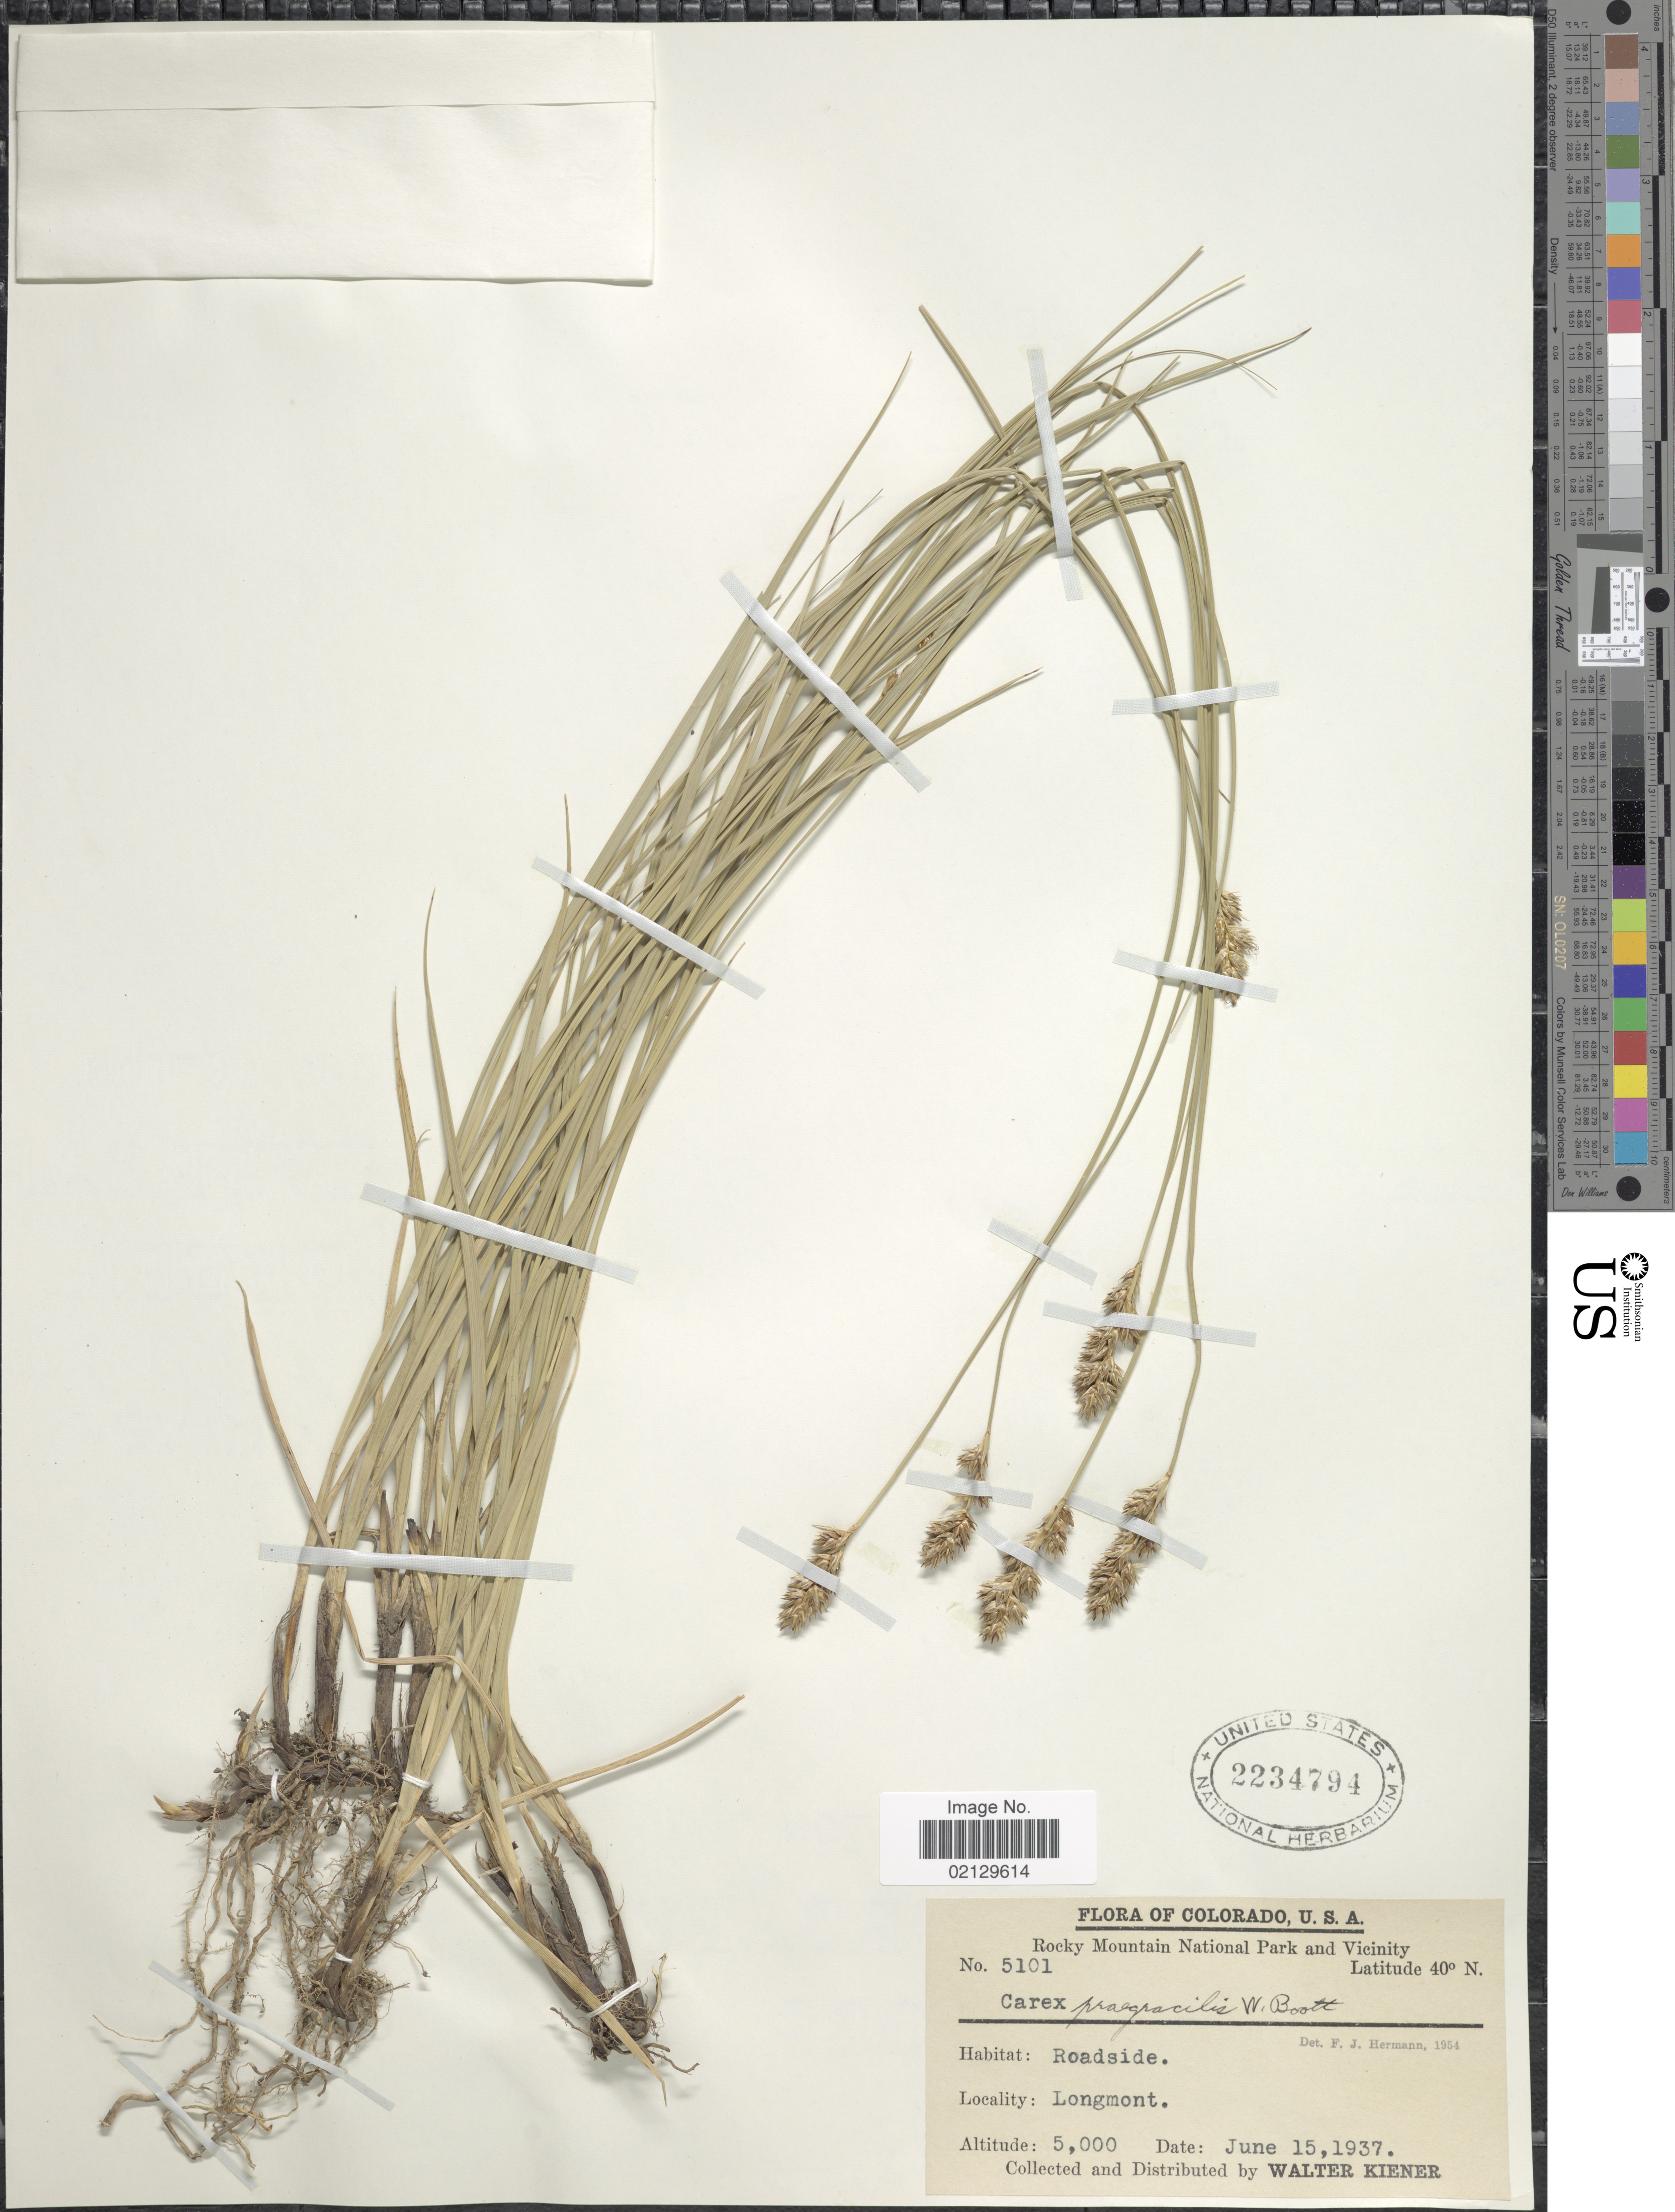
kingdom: Plantae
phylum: Tracheophyta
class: Liliopsida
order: Poales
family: Cyperaceae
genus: Carex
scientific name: Carex praegracilis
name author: W. Boott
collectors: W. Kiener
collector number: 5101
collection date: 1937-06-15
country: United States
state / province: Colorado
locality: Colorado, U.S.A. Roadside, Longmont. Rocky Mountain National Park and Vicinity.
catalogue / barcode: US 2234794